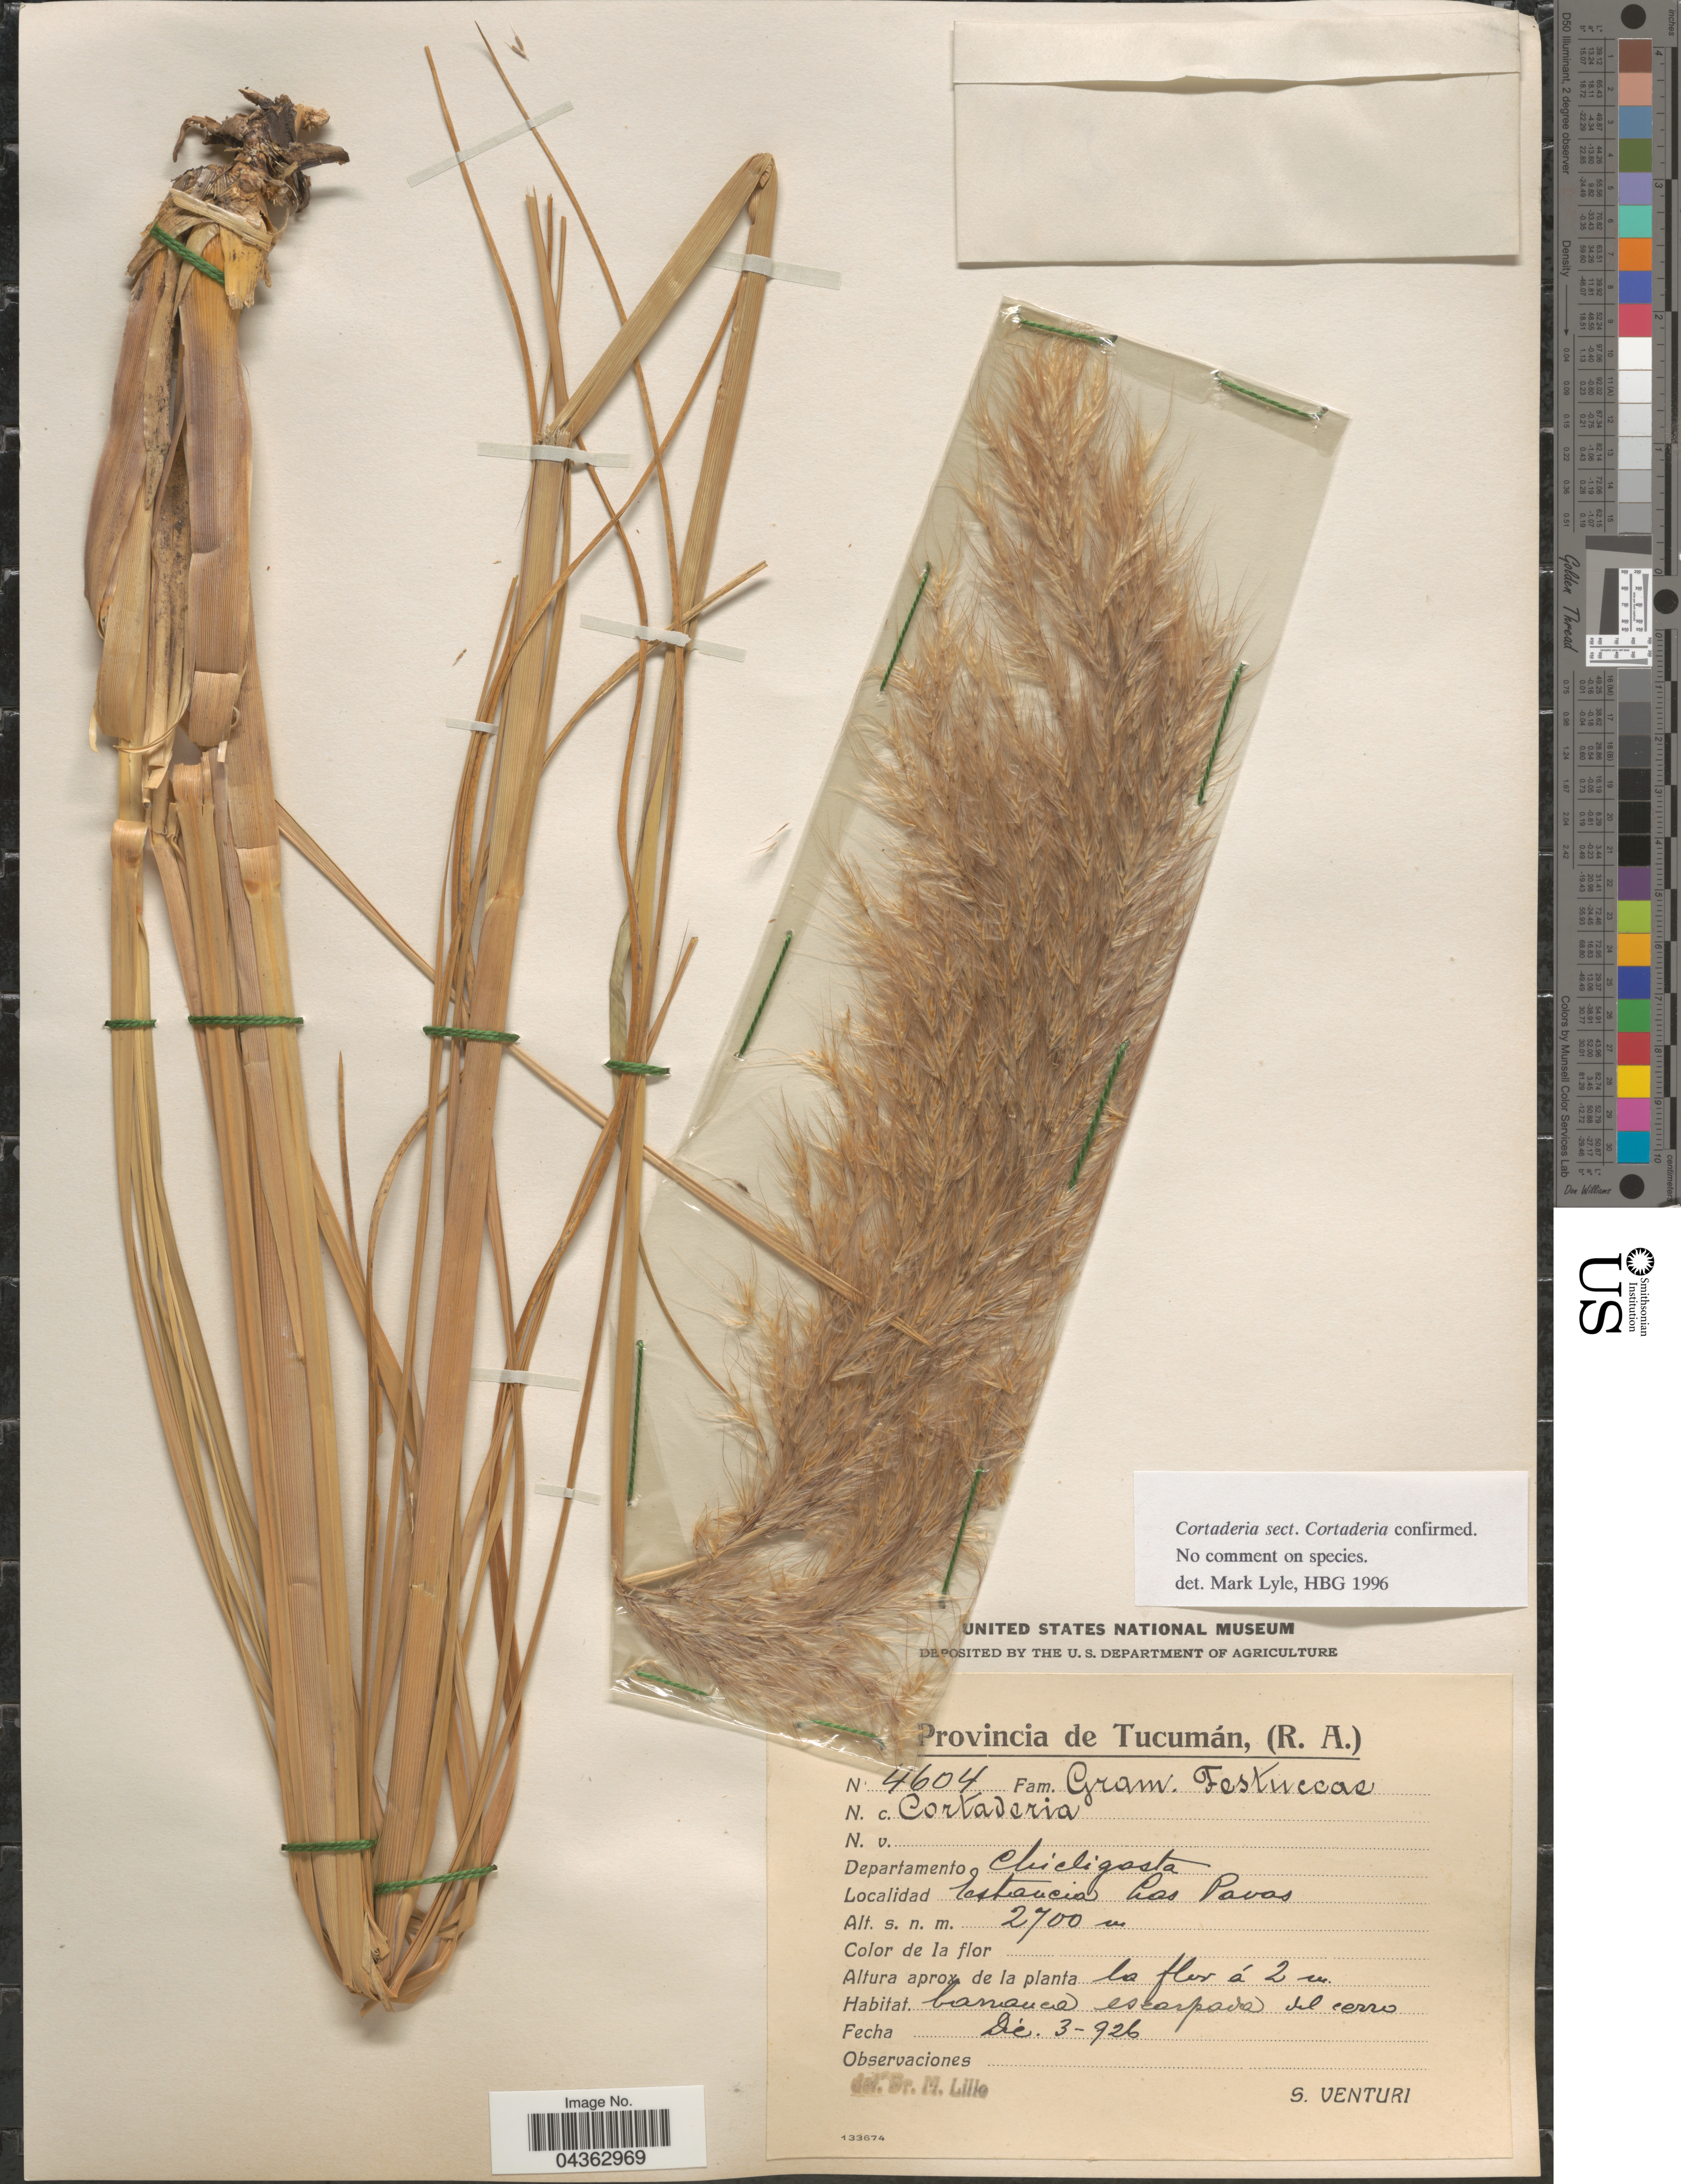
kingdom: Plantae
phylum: Tracheophyta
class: Liliopsida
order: Poales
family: Poaceae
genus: Cortaderia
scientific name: Cortaderia sp.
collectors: S. Venturi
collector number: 4604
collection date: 1926-12-03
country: Argentina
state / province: Tucuman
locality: Departamento Chicligasta. Estancia Las Pavas.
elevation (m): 2700